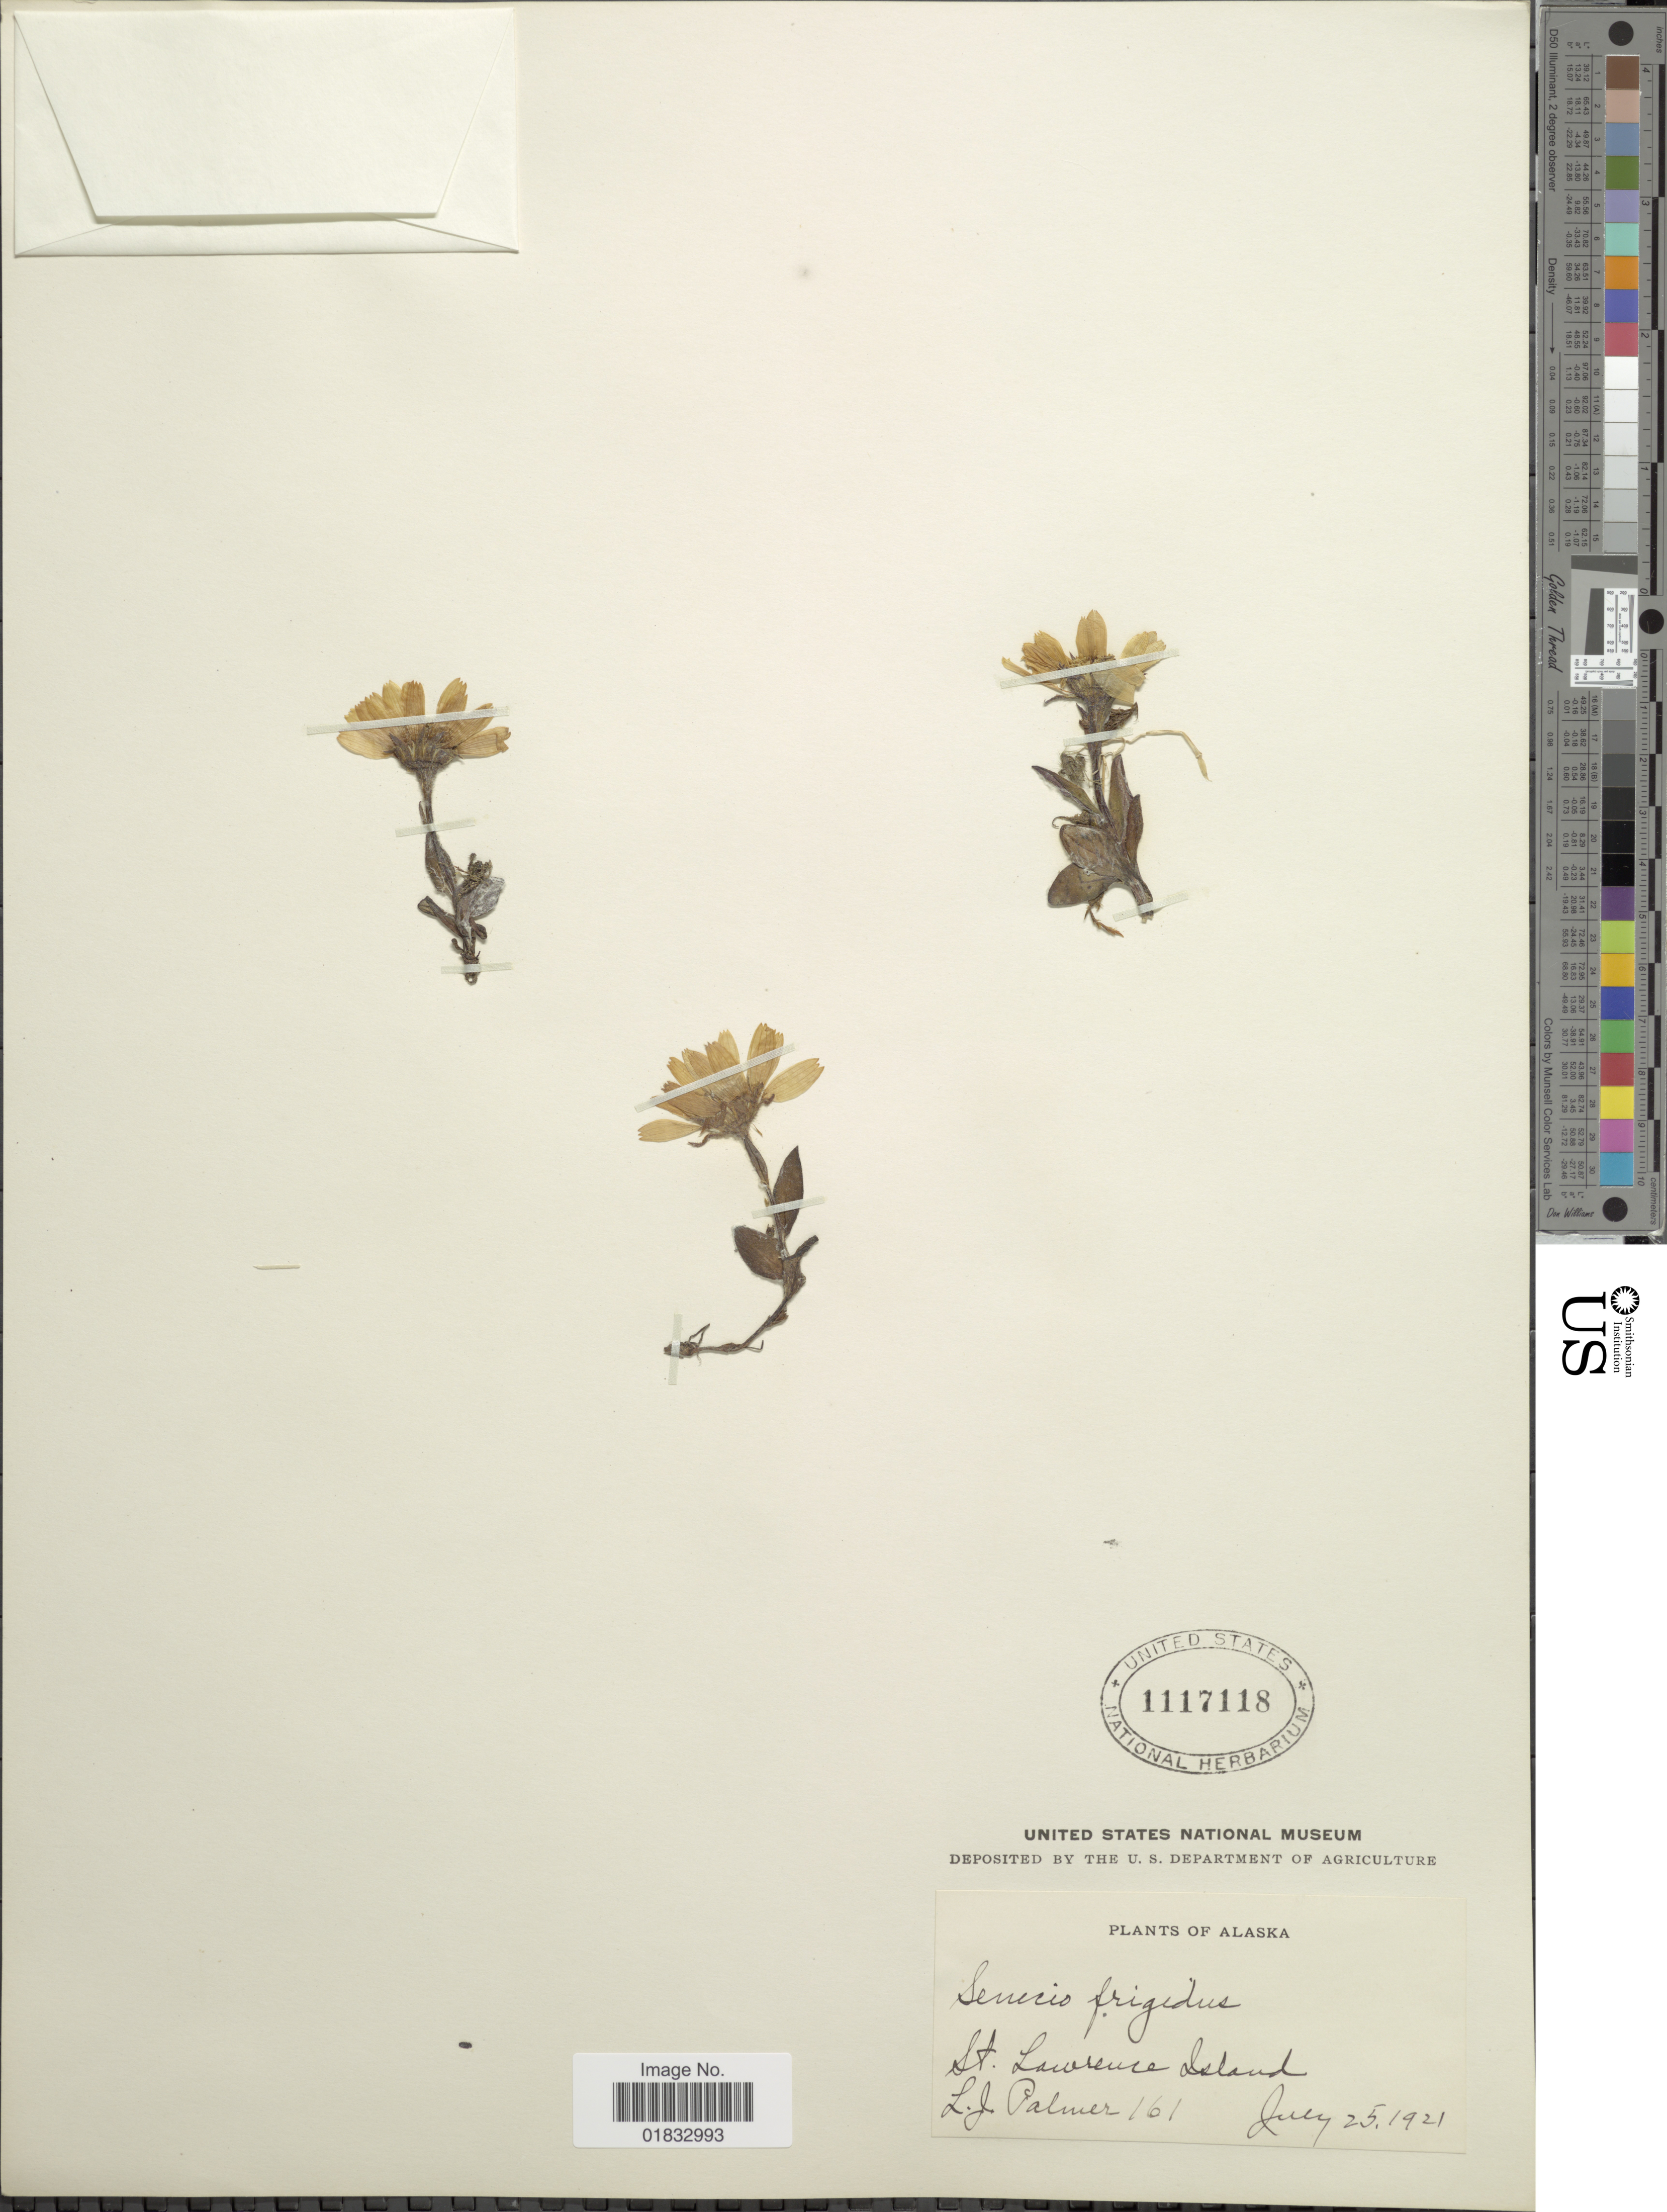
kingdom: Plantae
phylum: Tracheophyta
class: Magnoliopsida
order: Asterales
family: Asteraceae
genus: Tephroseris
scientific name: Tephroseris frigida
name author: (Richardson) Holub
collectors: L. J. Palmer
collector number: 161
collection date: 1921-07-25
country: United States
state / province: Alaska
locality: St Lawrence Island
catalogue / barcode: US 1117118